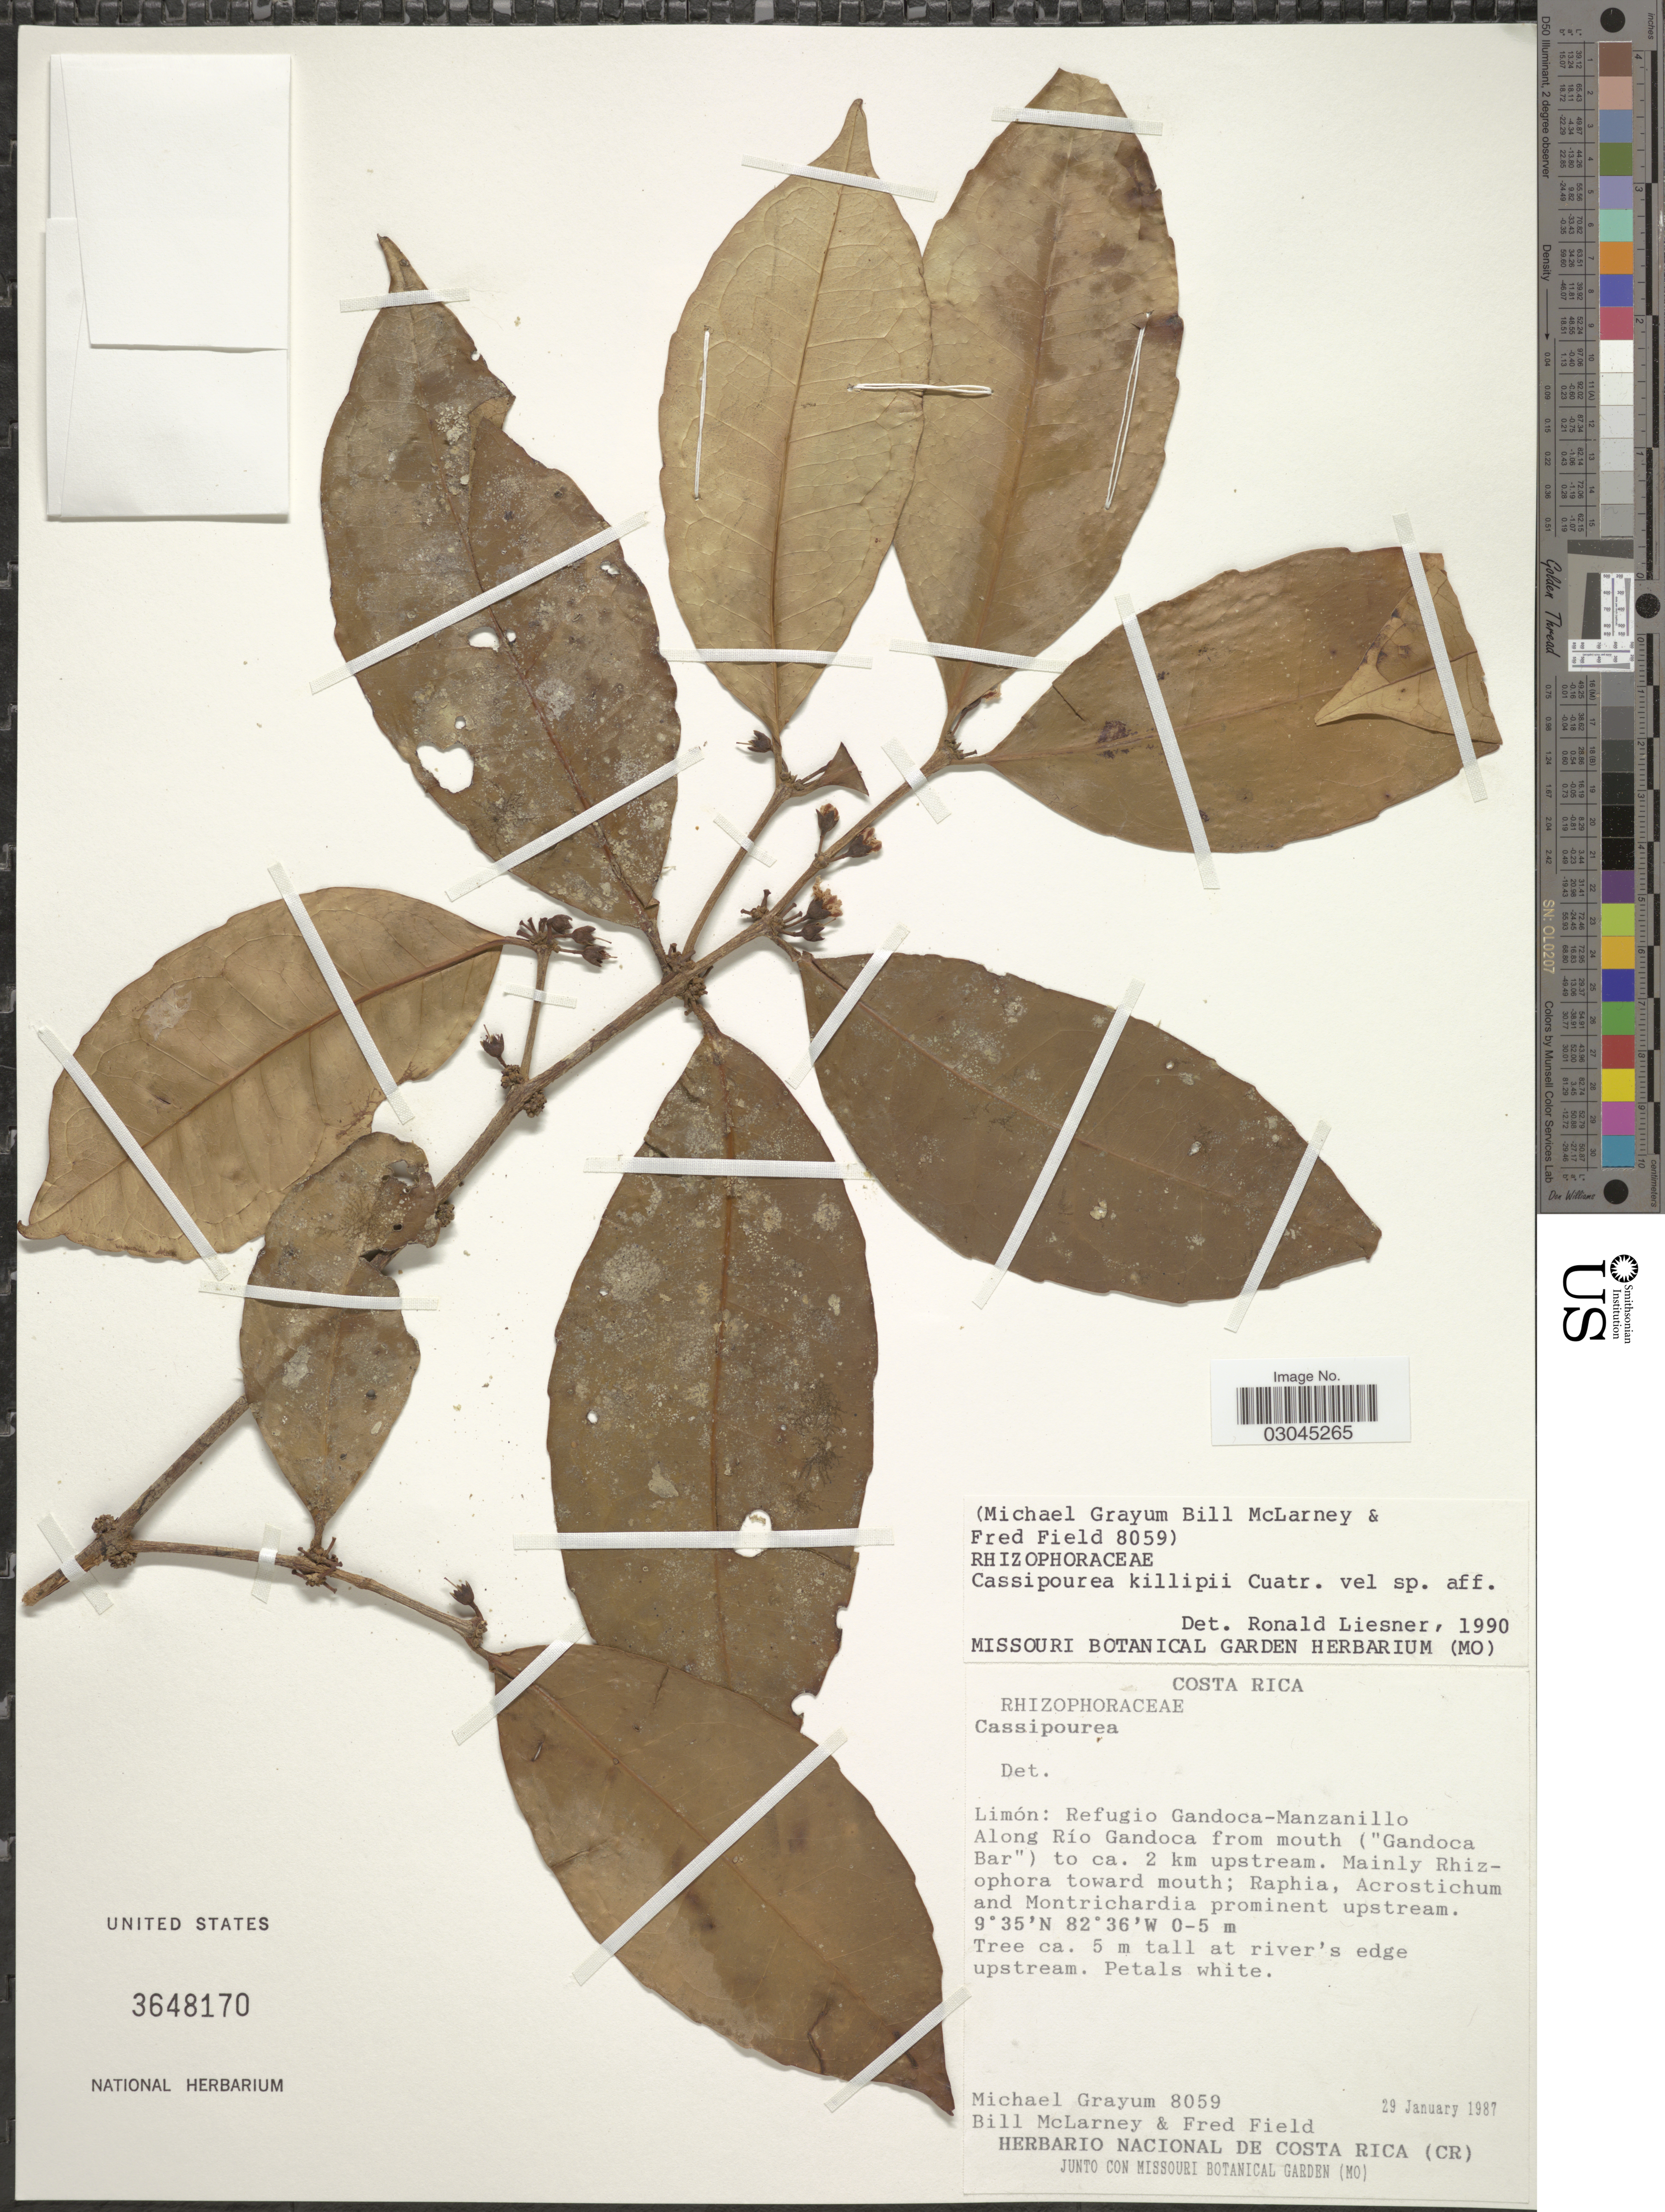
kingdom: Plantae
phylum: Tracheophyta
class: Magnoliopsida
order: Malpighiales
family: Rhizophoraceae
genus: Cassipourea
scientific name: Cassipourea elliptica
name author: (Sw.) Poir.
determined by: Barrie, F. R.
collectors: M. H. Grayum, B. McLarney & F. Field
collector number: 8059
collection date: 1987-01-29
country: Costa Rica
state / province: Limón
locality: Refugio Gandoca-Manzanillo. Along Río Gandoca from mouth ("Gandoca Bar") to ca. 2 km upstream.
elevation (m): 0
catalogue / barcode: US 3648170